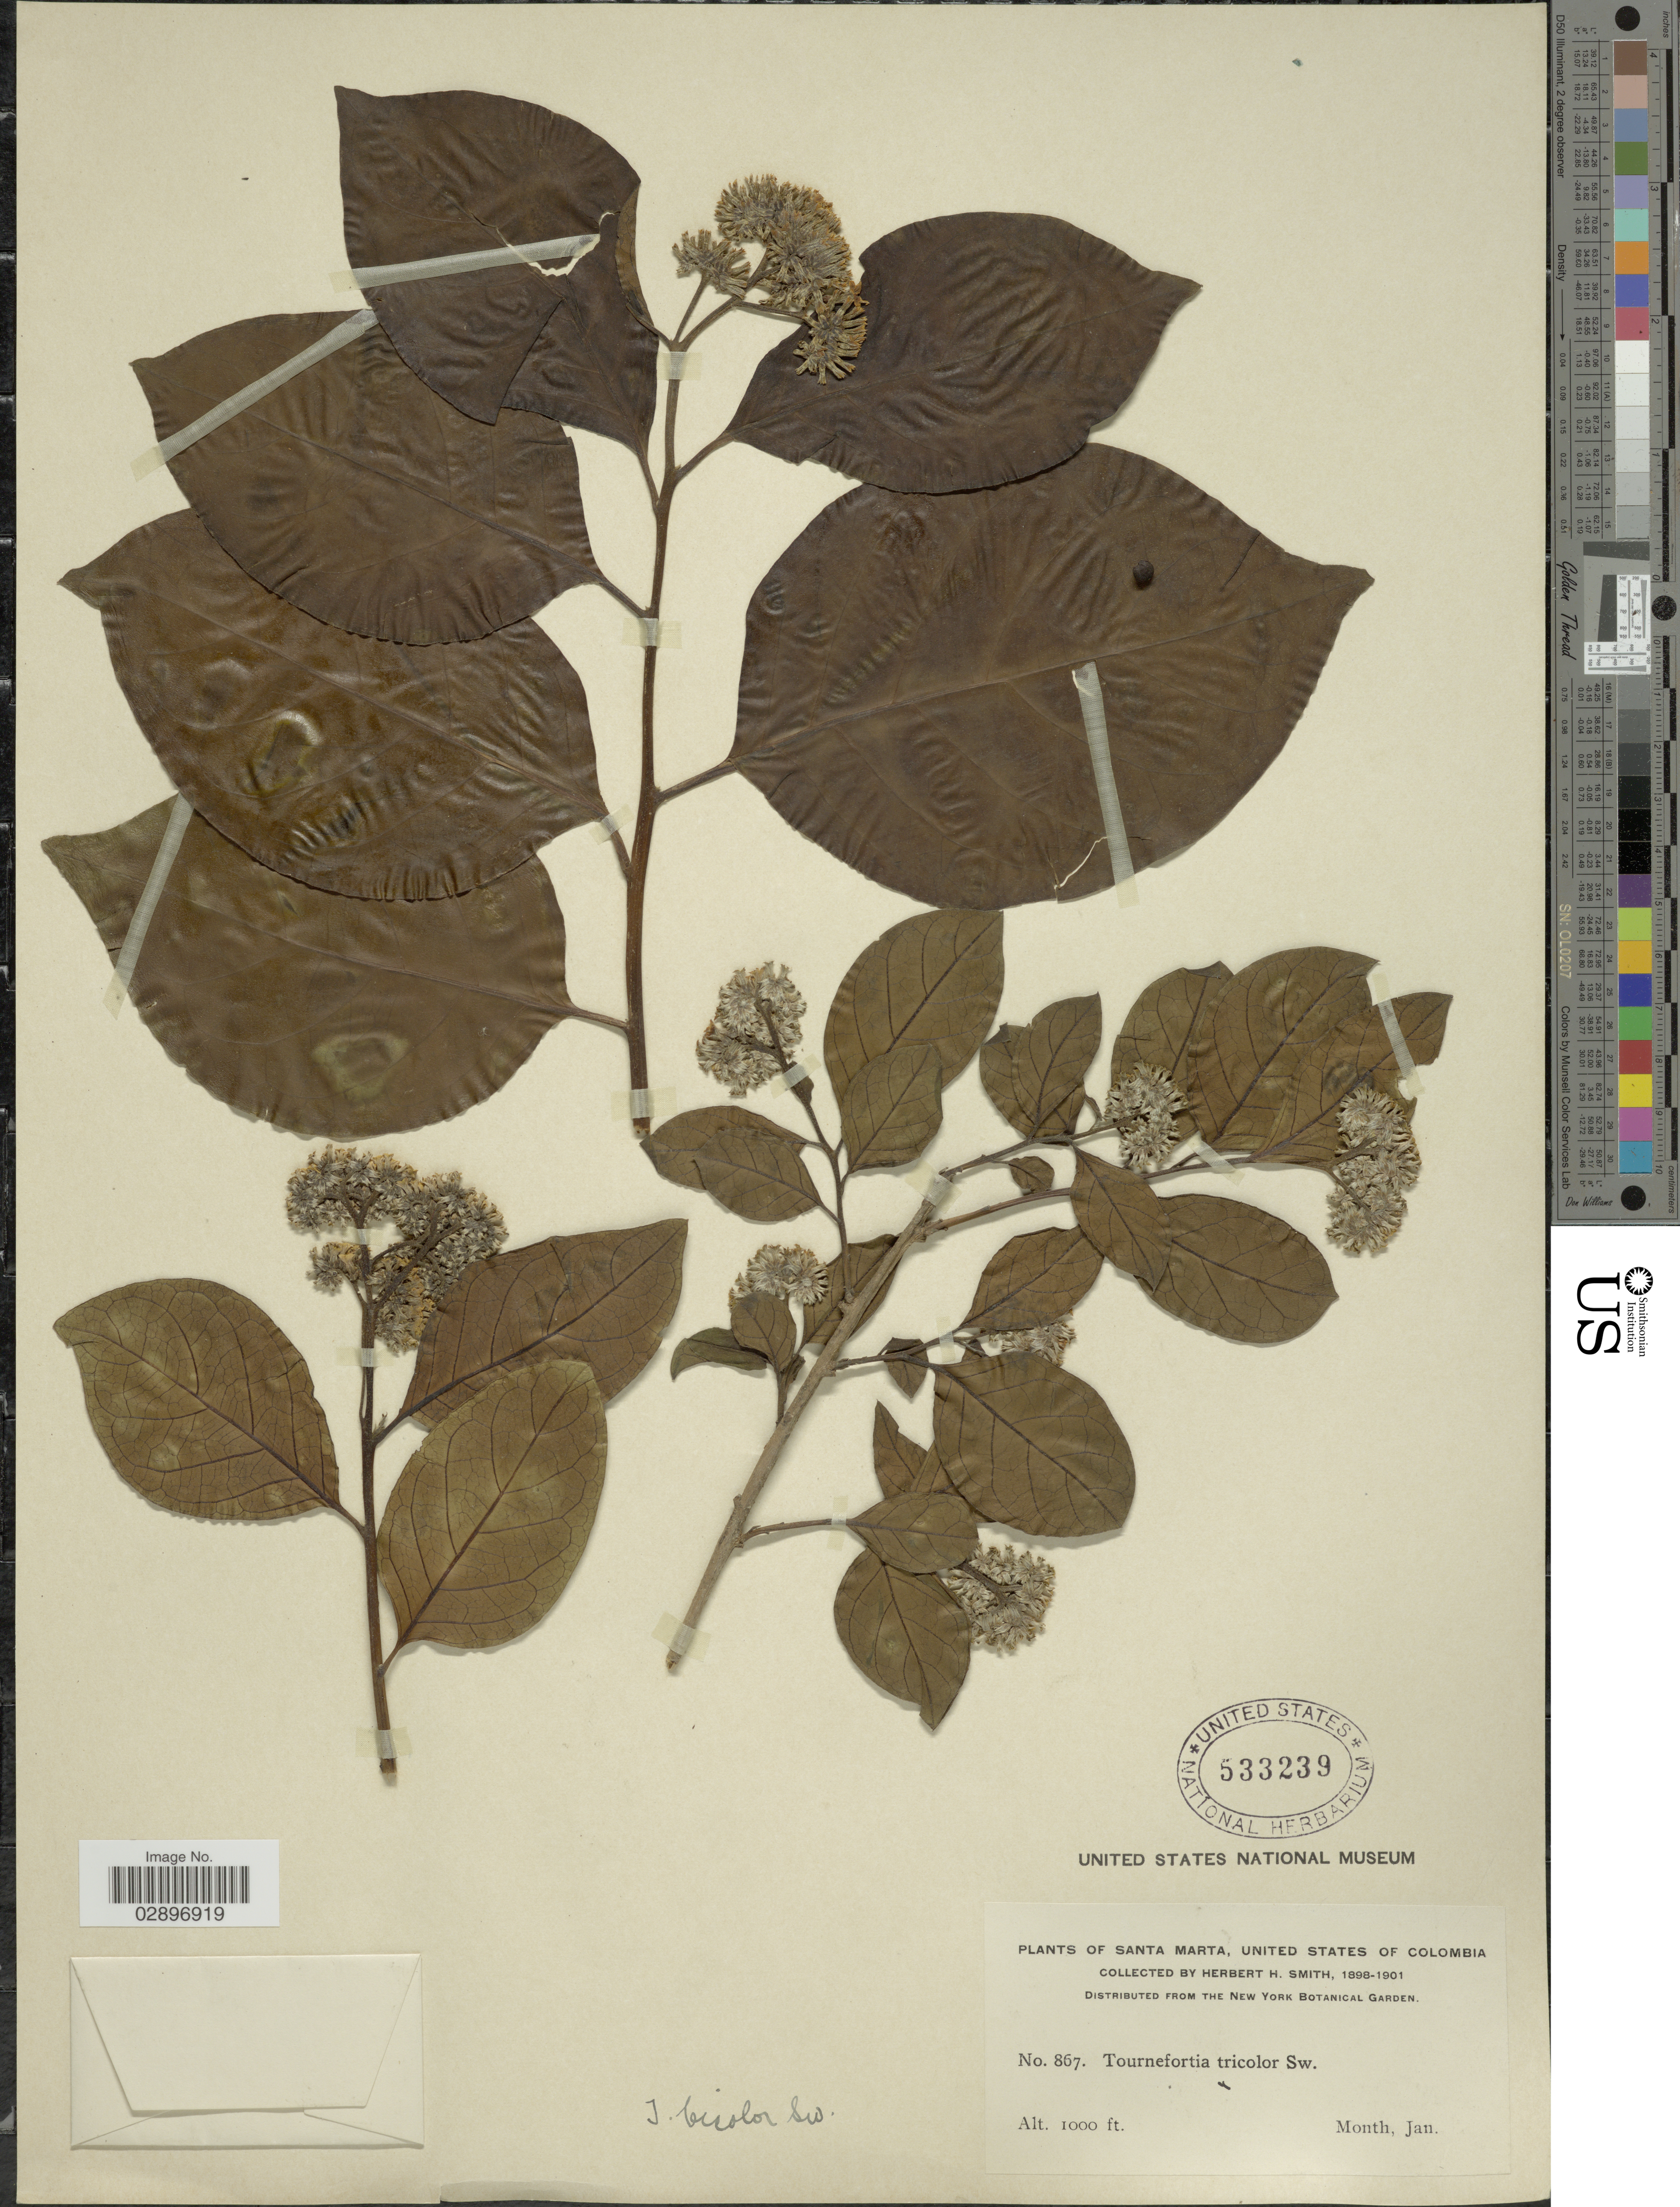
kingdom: Plantae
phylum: Tracheophyta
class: Magnoliopsida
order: Boraginales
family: Heliotropiaceae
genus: Tournefortia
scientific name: Tournefortia bicolor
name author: Sw.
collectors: Herbert H. Smith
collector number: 867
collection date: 1898-01/1901-01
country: Colombia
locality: Santa Marta, United States of Colombia.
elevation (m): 305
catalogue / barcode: US 533239